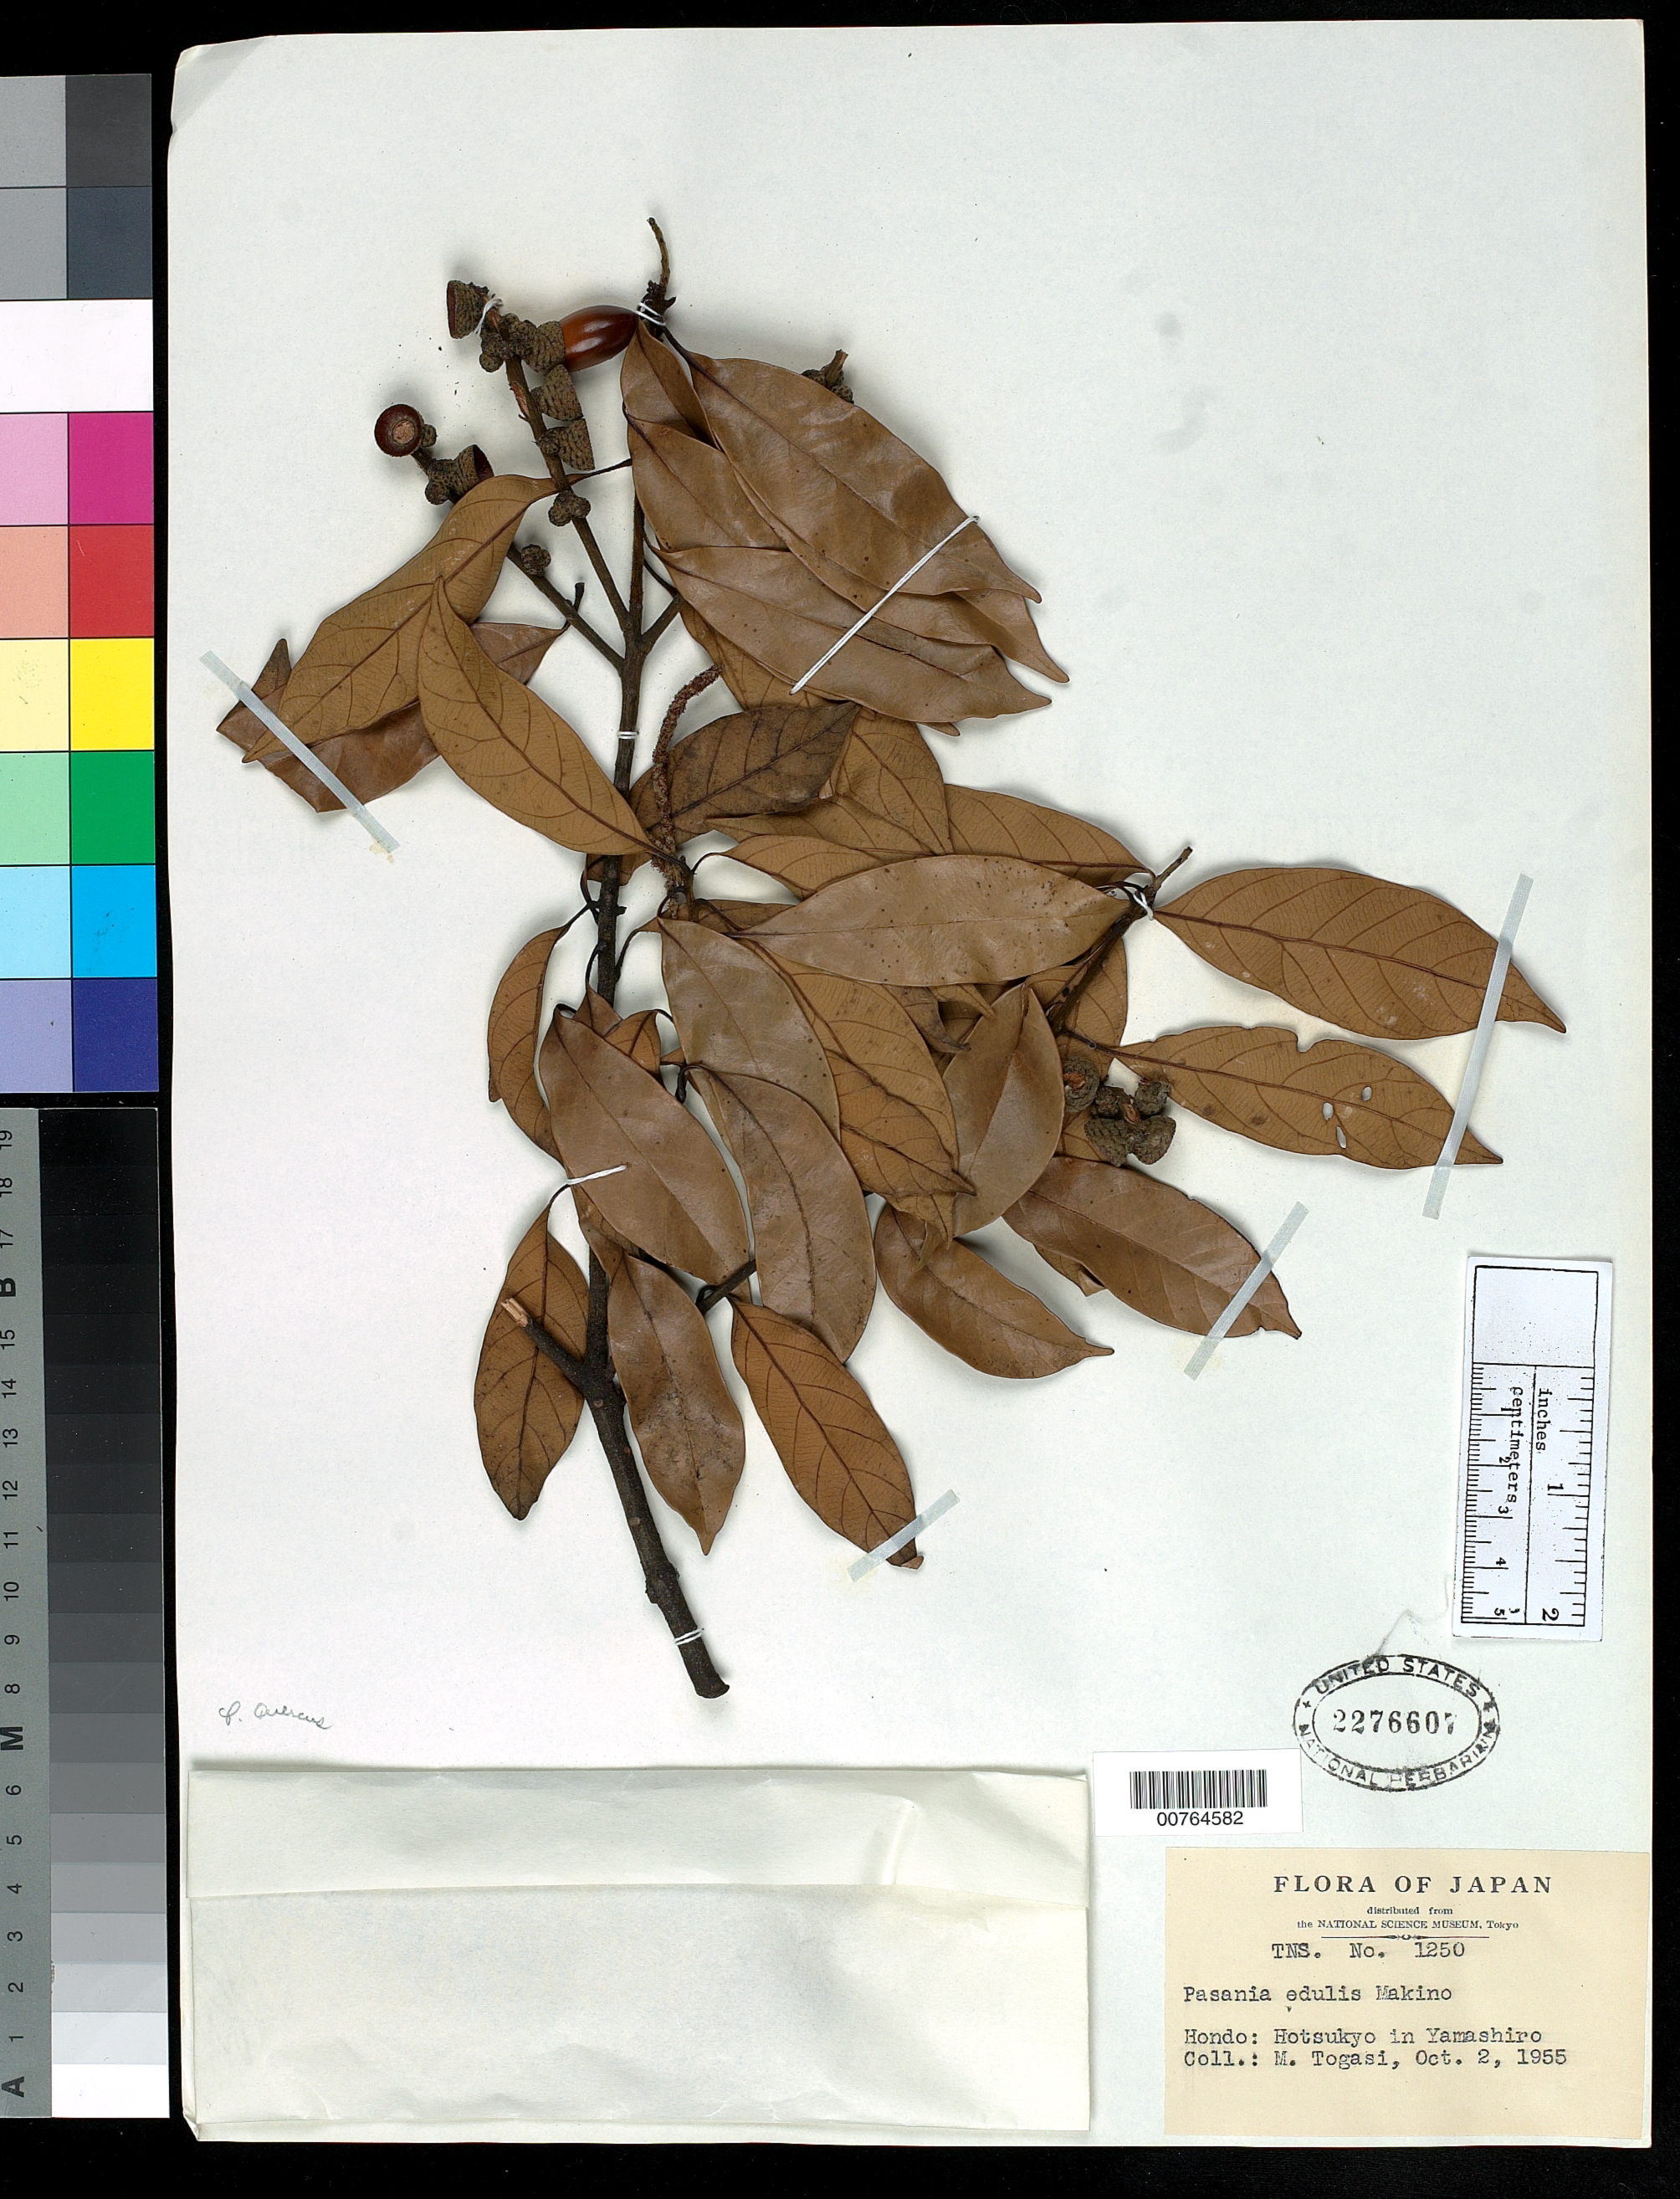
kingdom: Plantae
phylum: Tracheophyta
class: Magnoliopsida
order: Fagales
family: Fagaceae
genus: Pasania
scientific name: Pasania edulis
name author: Makino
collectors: M. Togasi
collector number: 1250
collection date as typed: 02 Oct 1955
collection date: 1955-10-02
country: Japan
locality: Hotsukyo in Yamashiro, Hondo.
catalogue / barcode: US 2276607